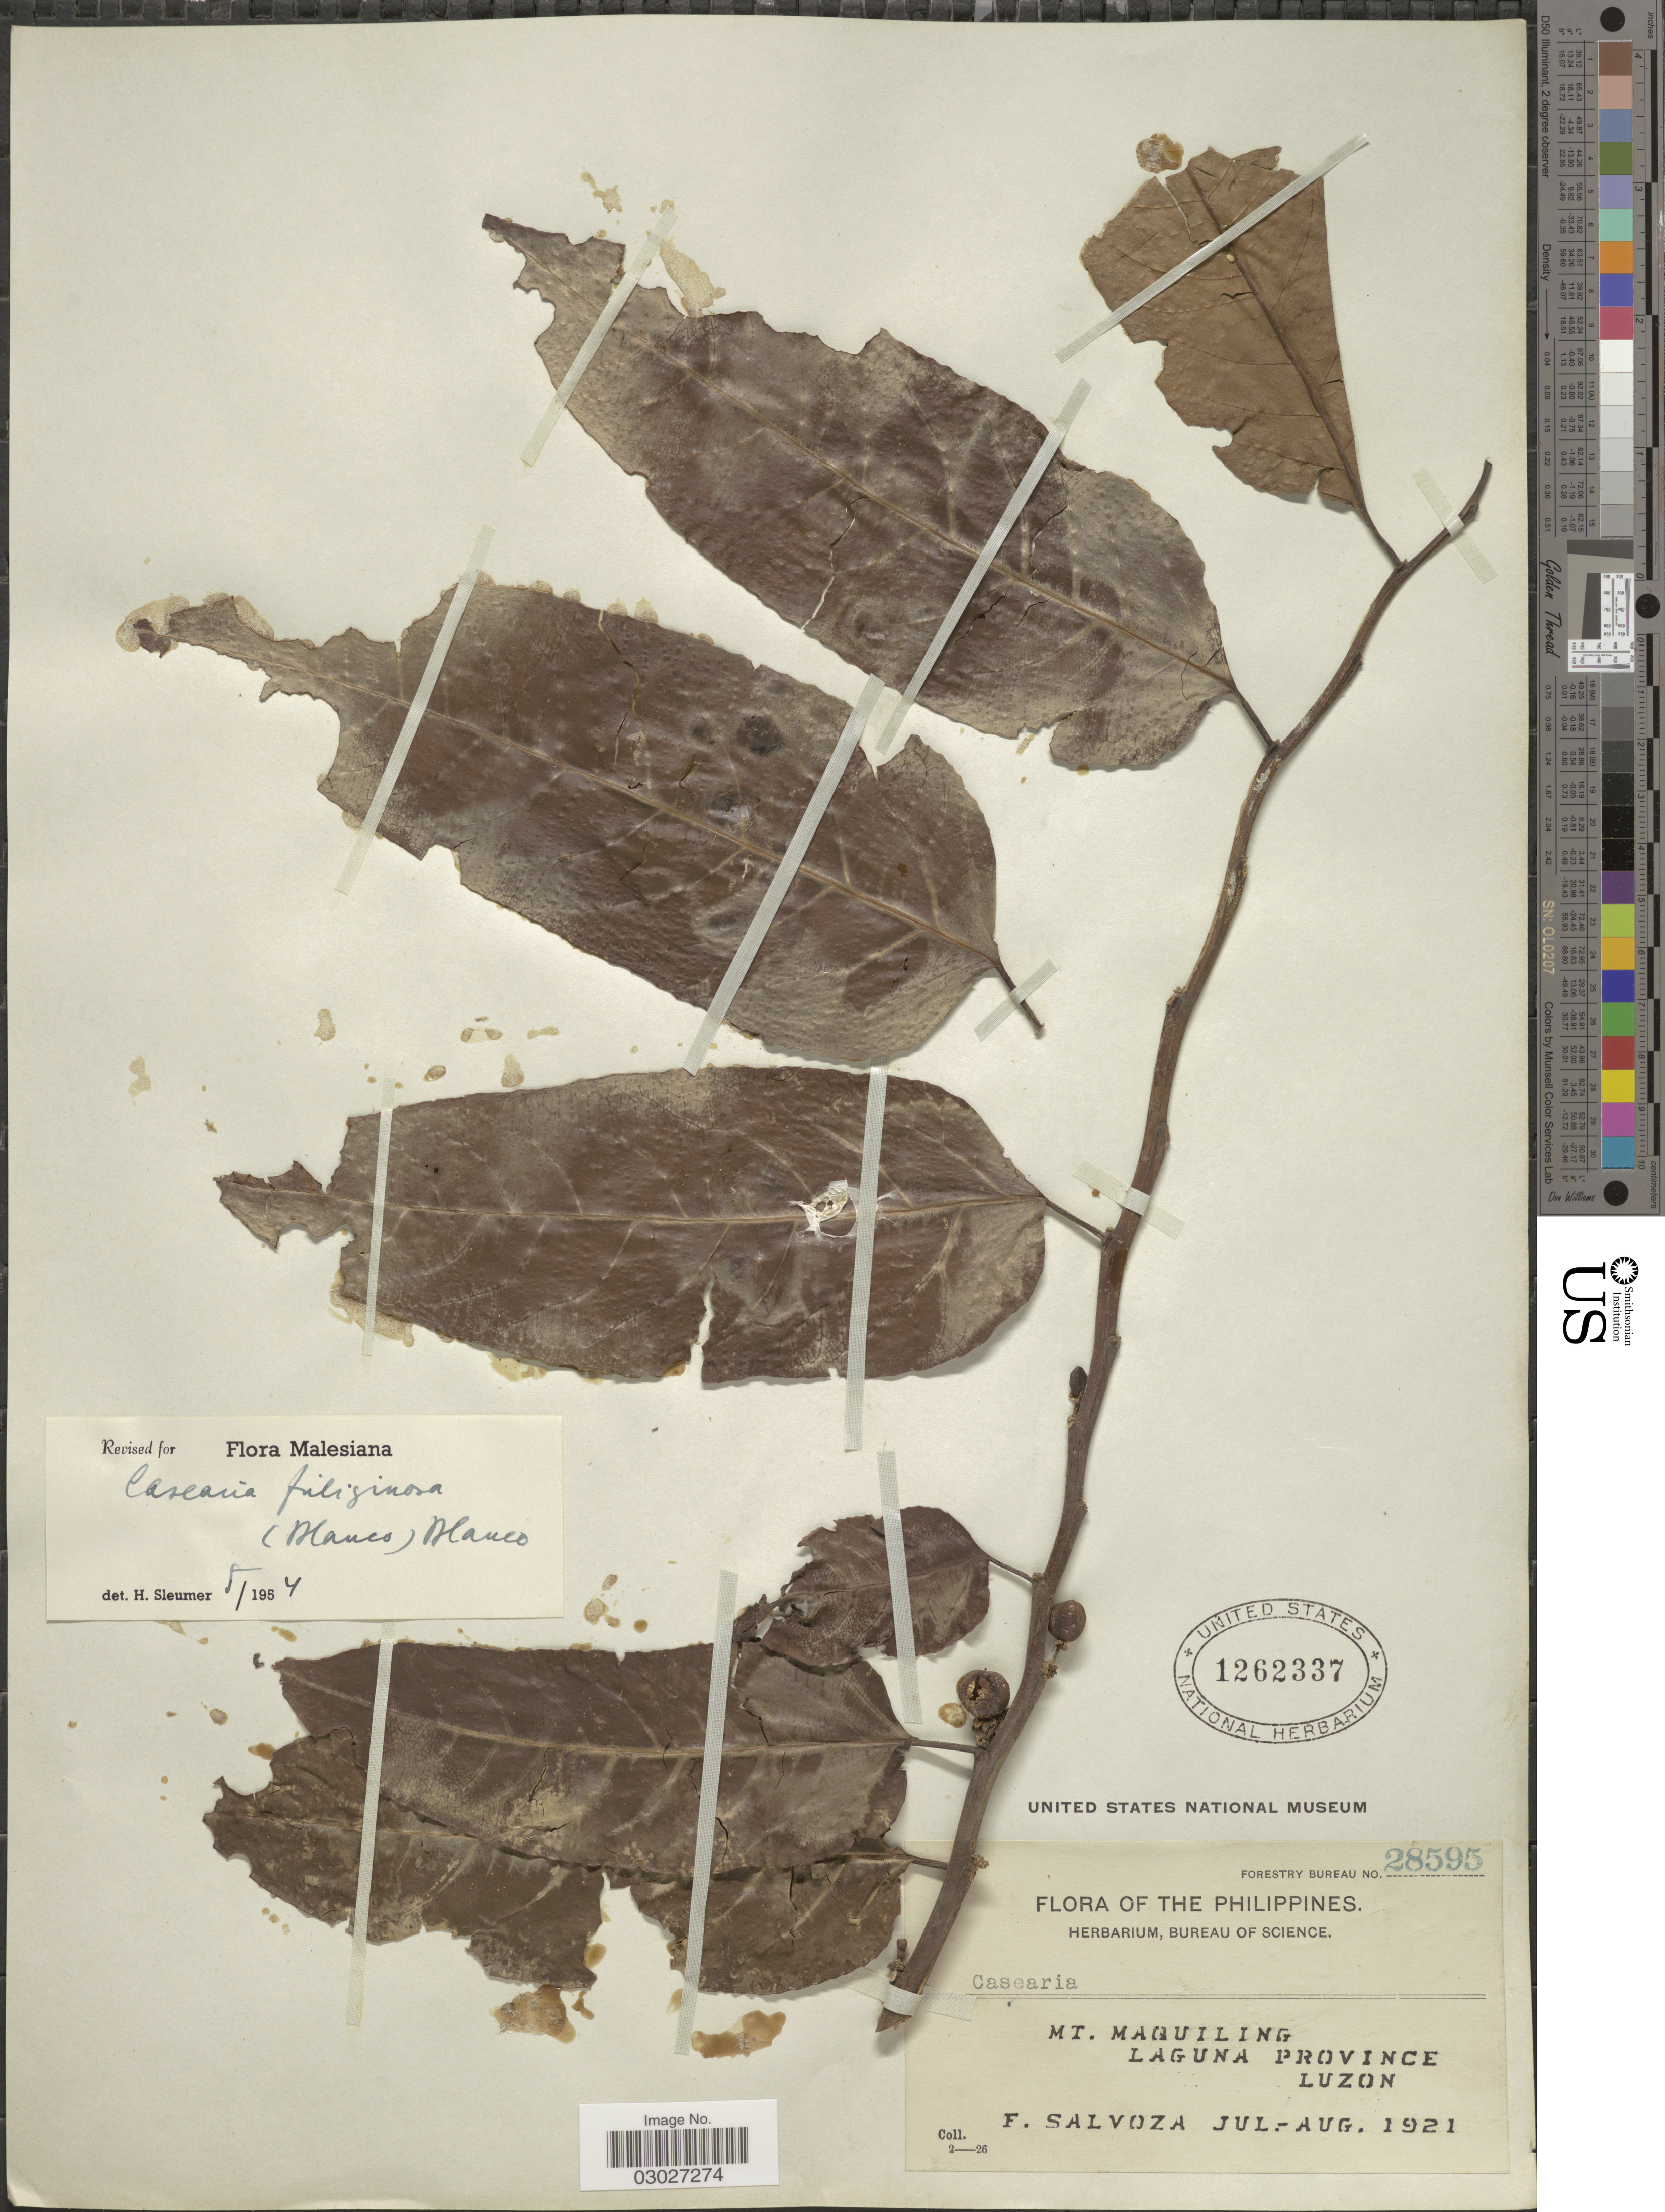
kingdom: Plantae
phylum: Tracheophyta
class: Magnoliopsida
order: Malpighiales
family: Salicaceae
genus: Casearia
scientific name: Casearia fuliginosa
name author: (Blanco) Blanco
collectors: F. Salvoza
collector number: Forestry Bureau 28595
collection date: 1921-07/1921-08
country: Philippines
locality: Mt. Maquiling, Laguna Province, Luzon.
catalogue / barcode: US 1262337